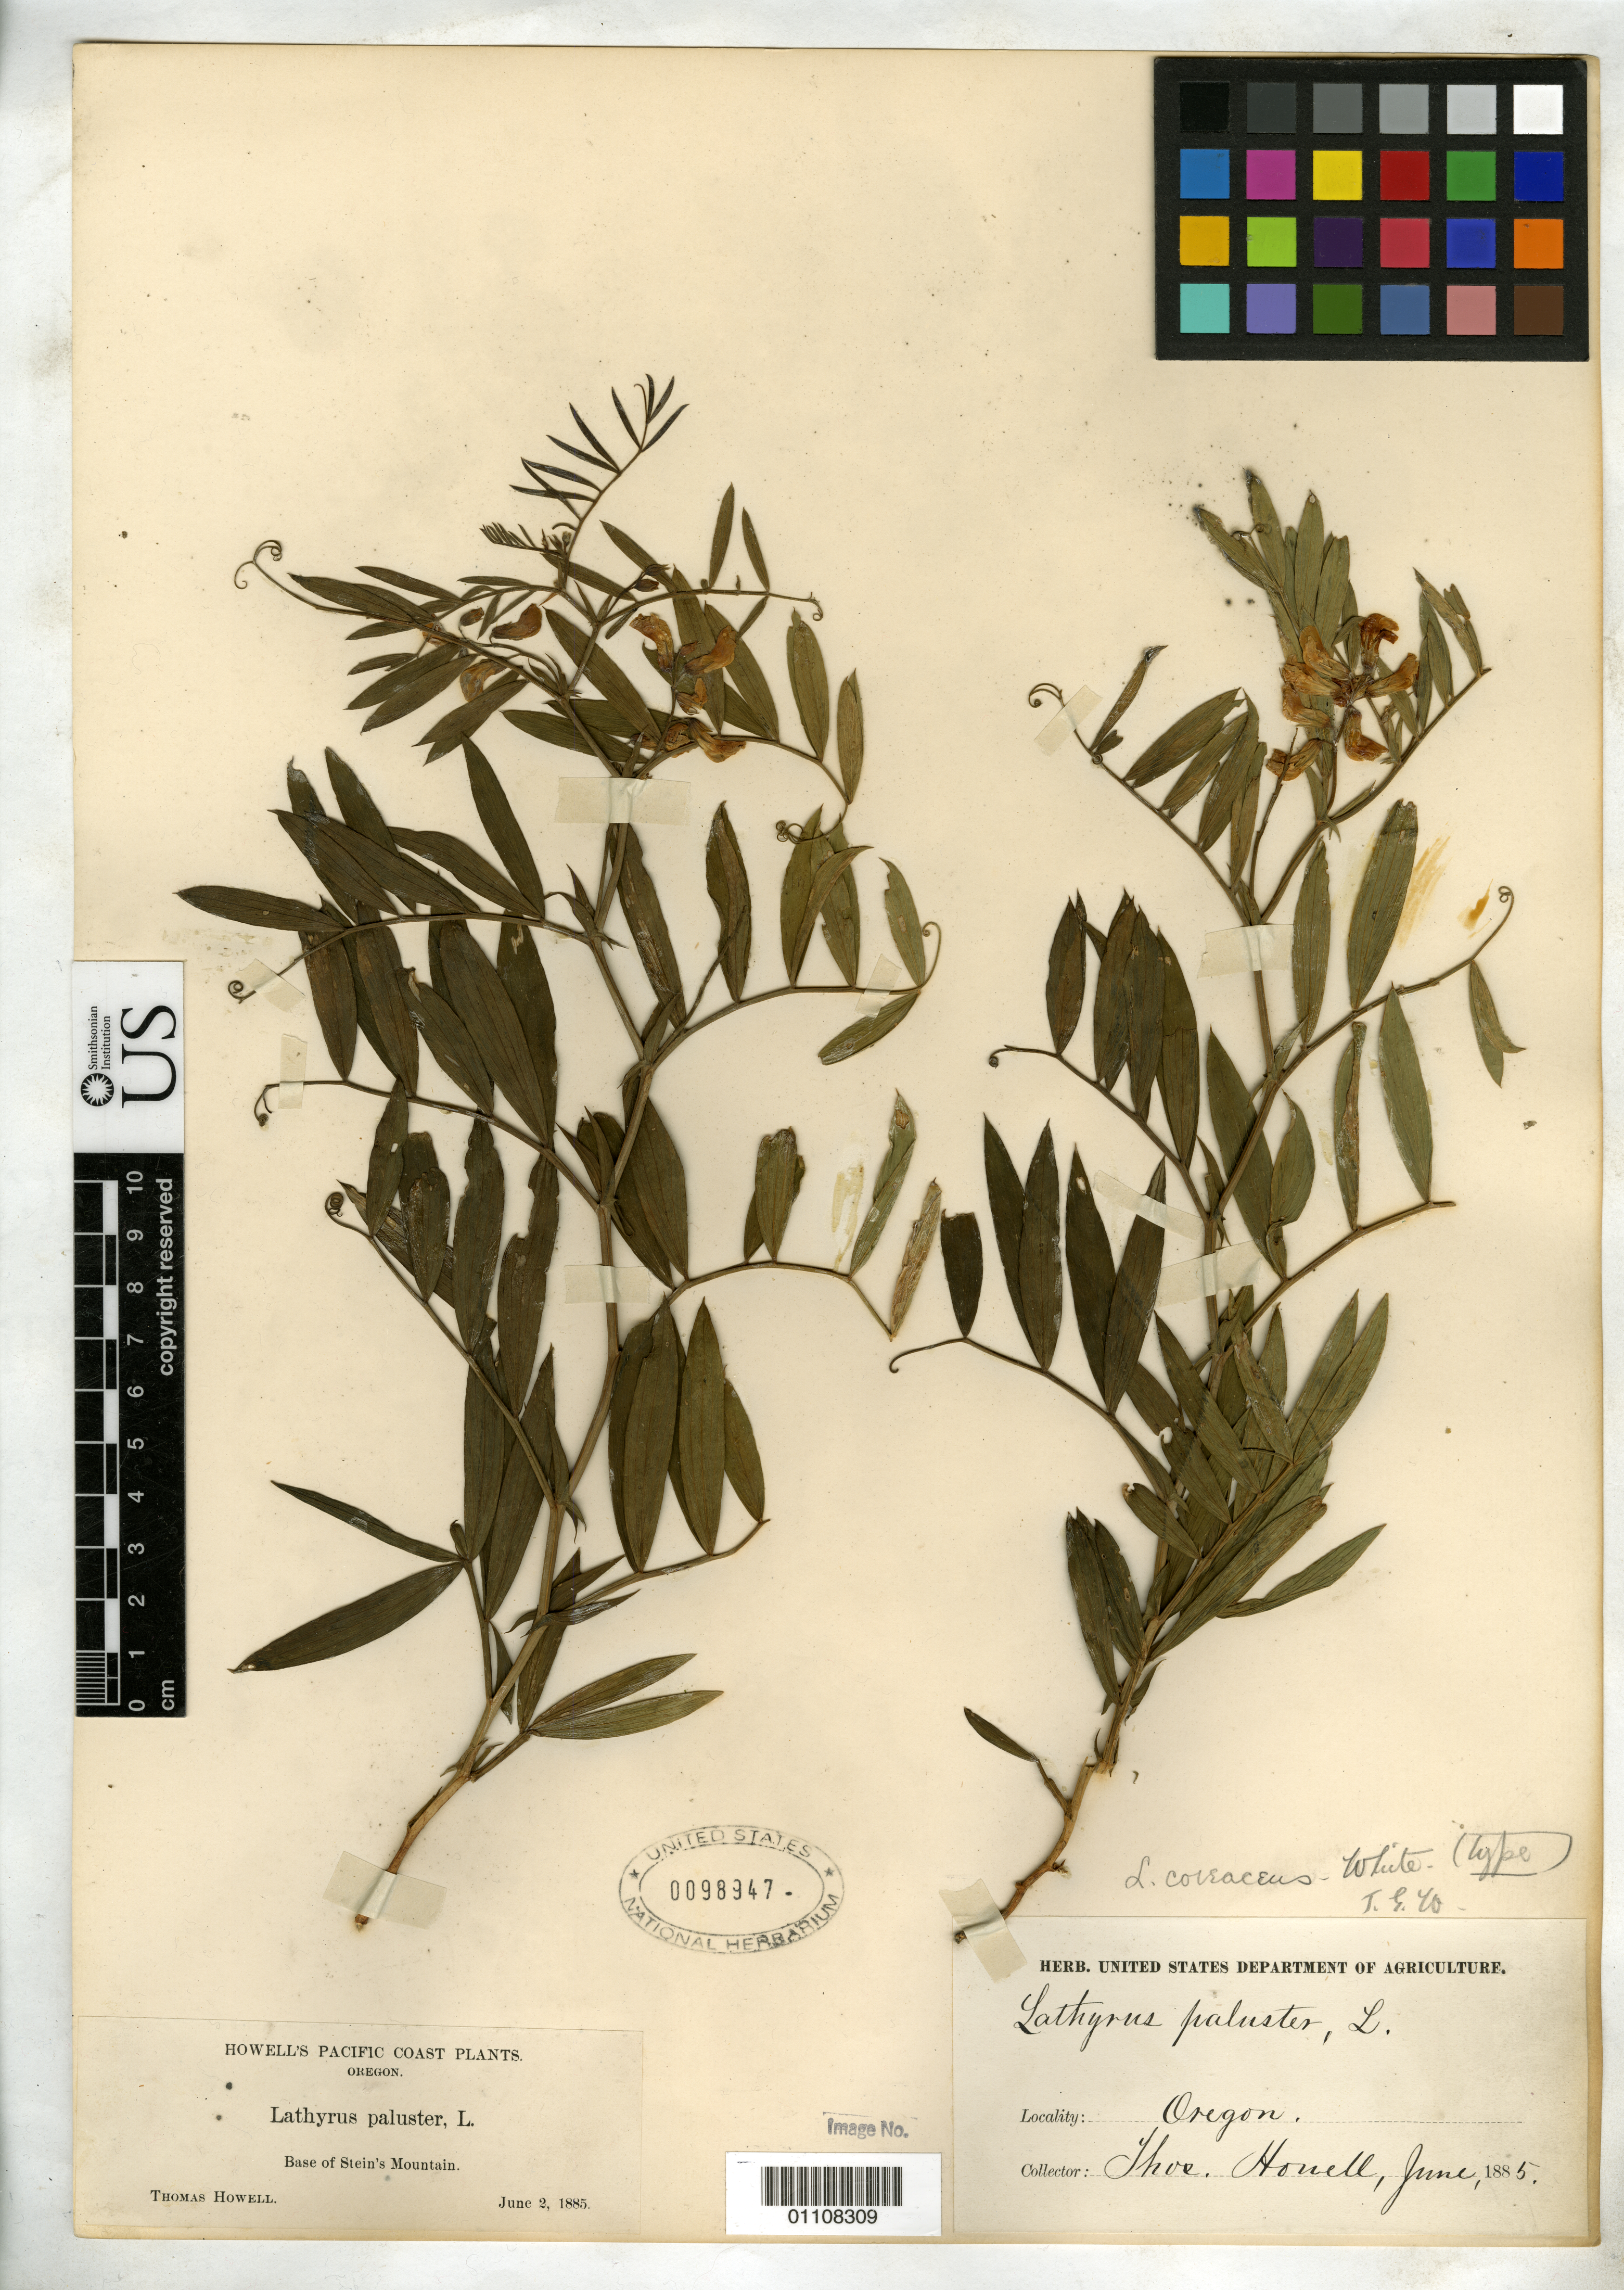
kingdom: Plantae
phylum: Tracheophyta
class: Magnoliopsida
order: Fabales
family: Fabaceae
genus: Lathyrus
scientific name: Lathyrus coriaceus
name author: T.G. White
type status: Syntype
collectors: T. Howell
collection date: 1885-06-02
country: United States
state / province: Oregon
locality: Base of Stein's Mountain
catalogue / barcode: US 98947